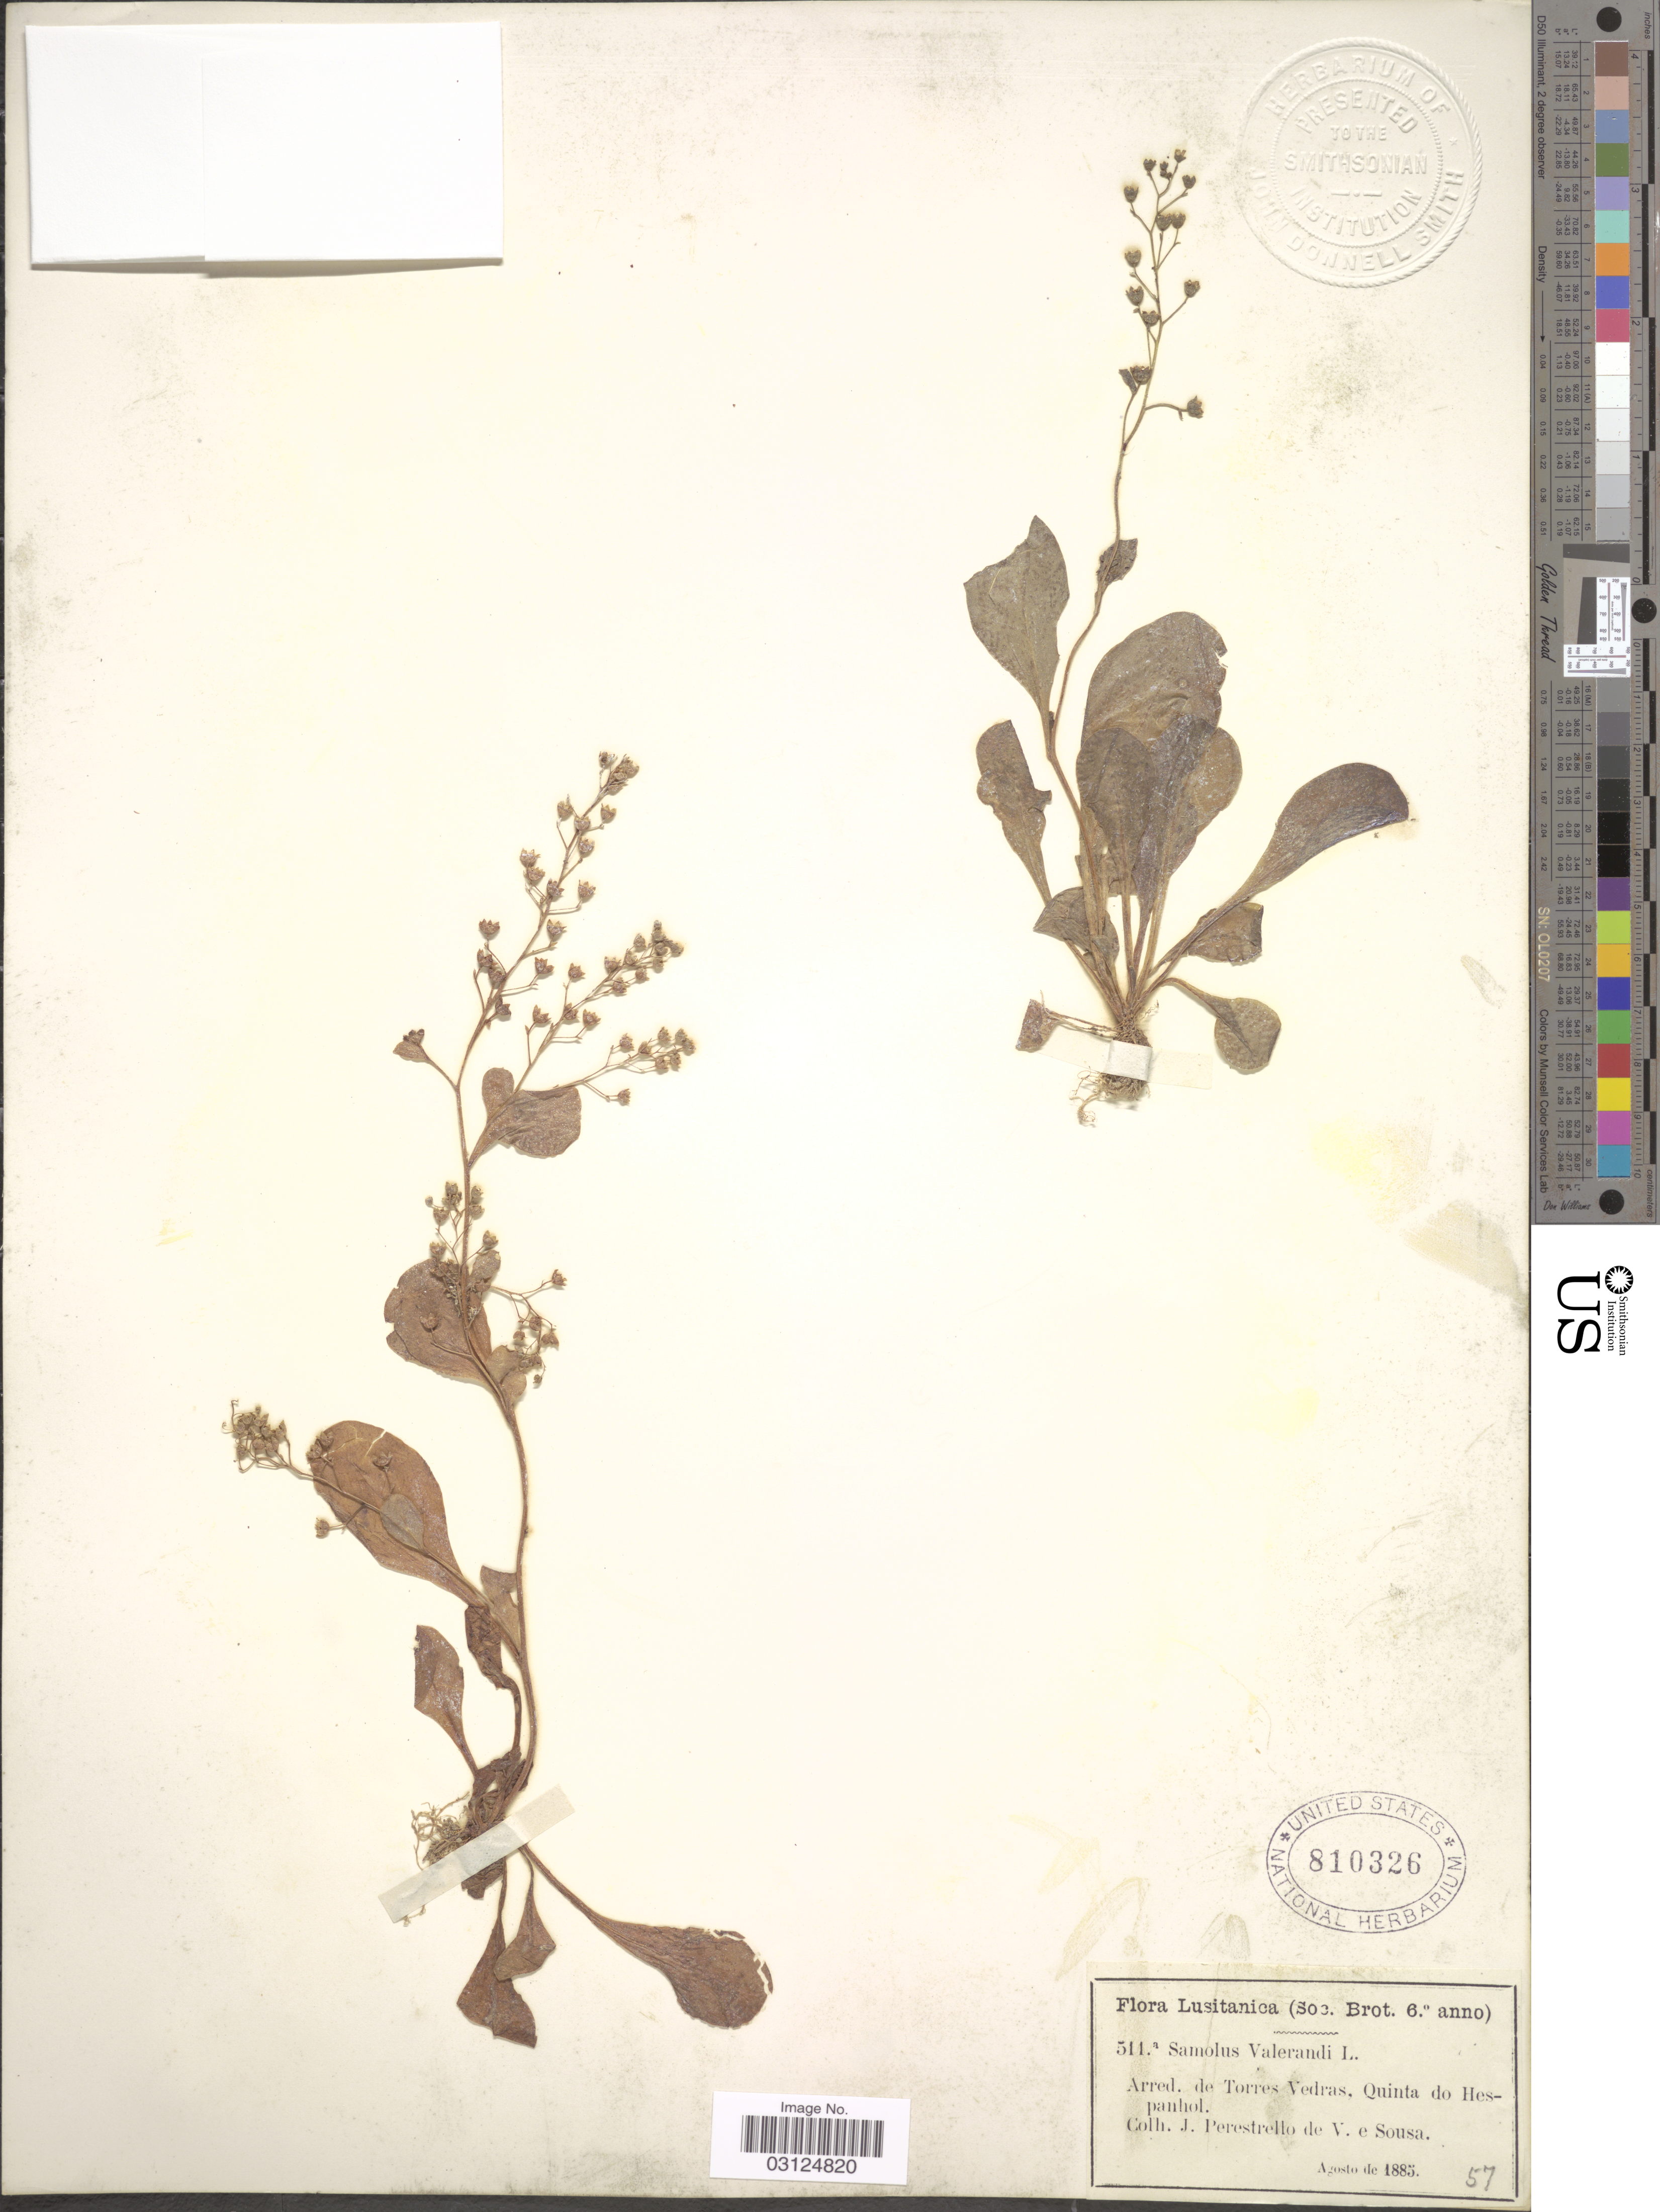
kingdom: Plantae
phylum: Tracheophyta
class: Magnoliopsida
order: Ericales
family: Primulaceae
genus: Samolus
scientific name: Samolus valerandi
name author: L.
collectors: J. Perestrello de V. & -. Sousa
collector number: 511a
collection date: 1885-08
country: Portugal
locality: Lusitanica. Arred. de Torres Vedras, Quinta do Hespanhol.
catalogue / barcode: US 810326